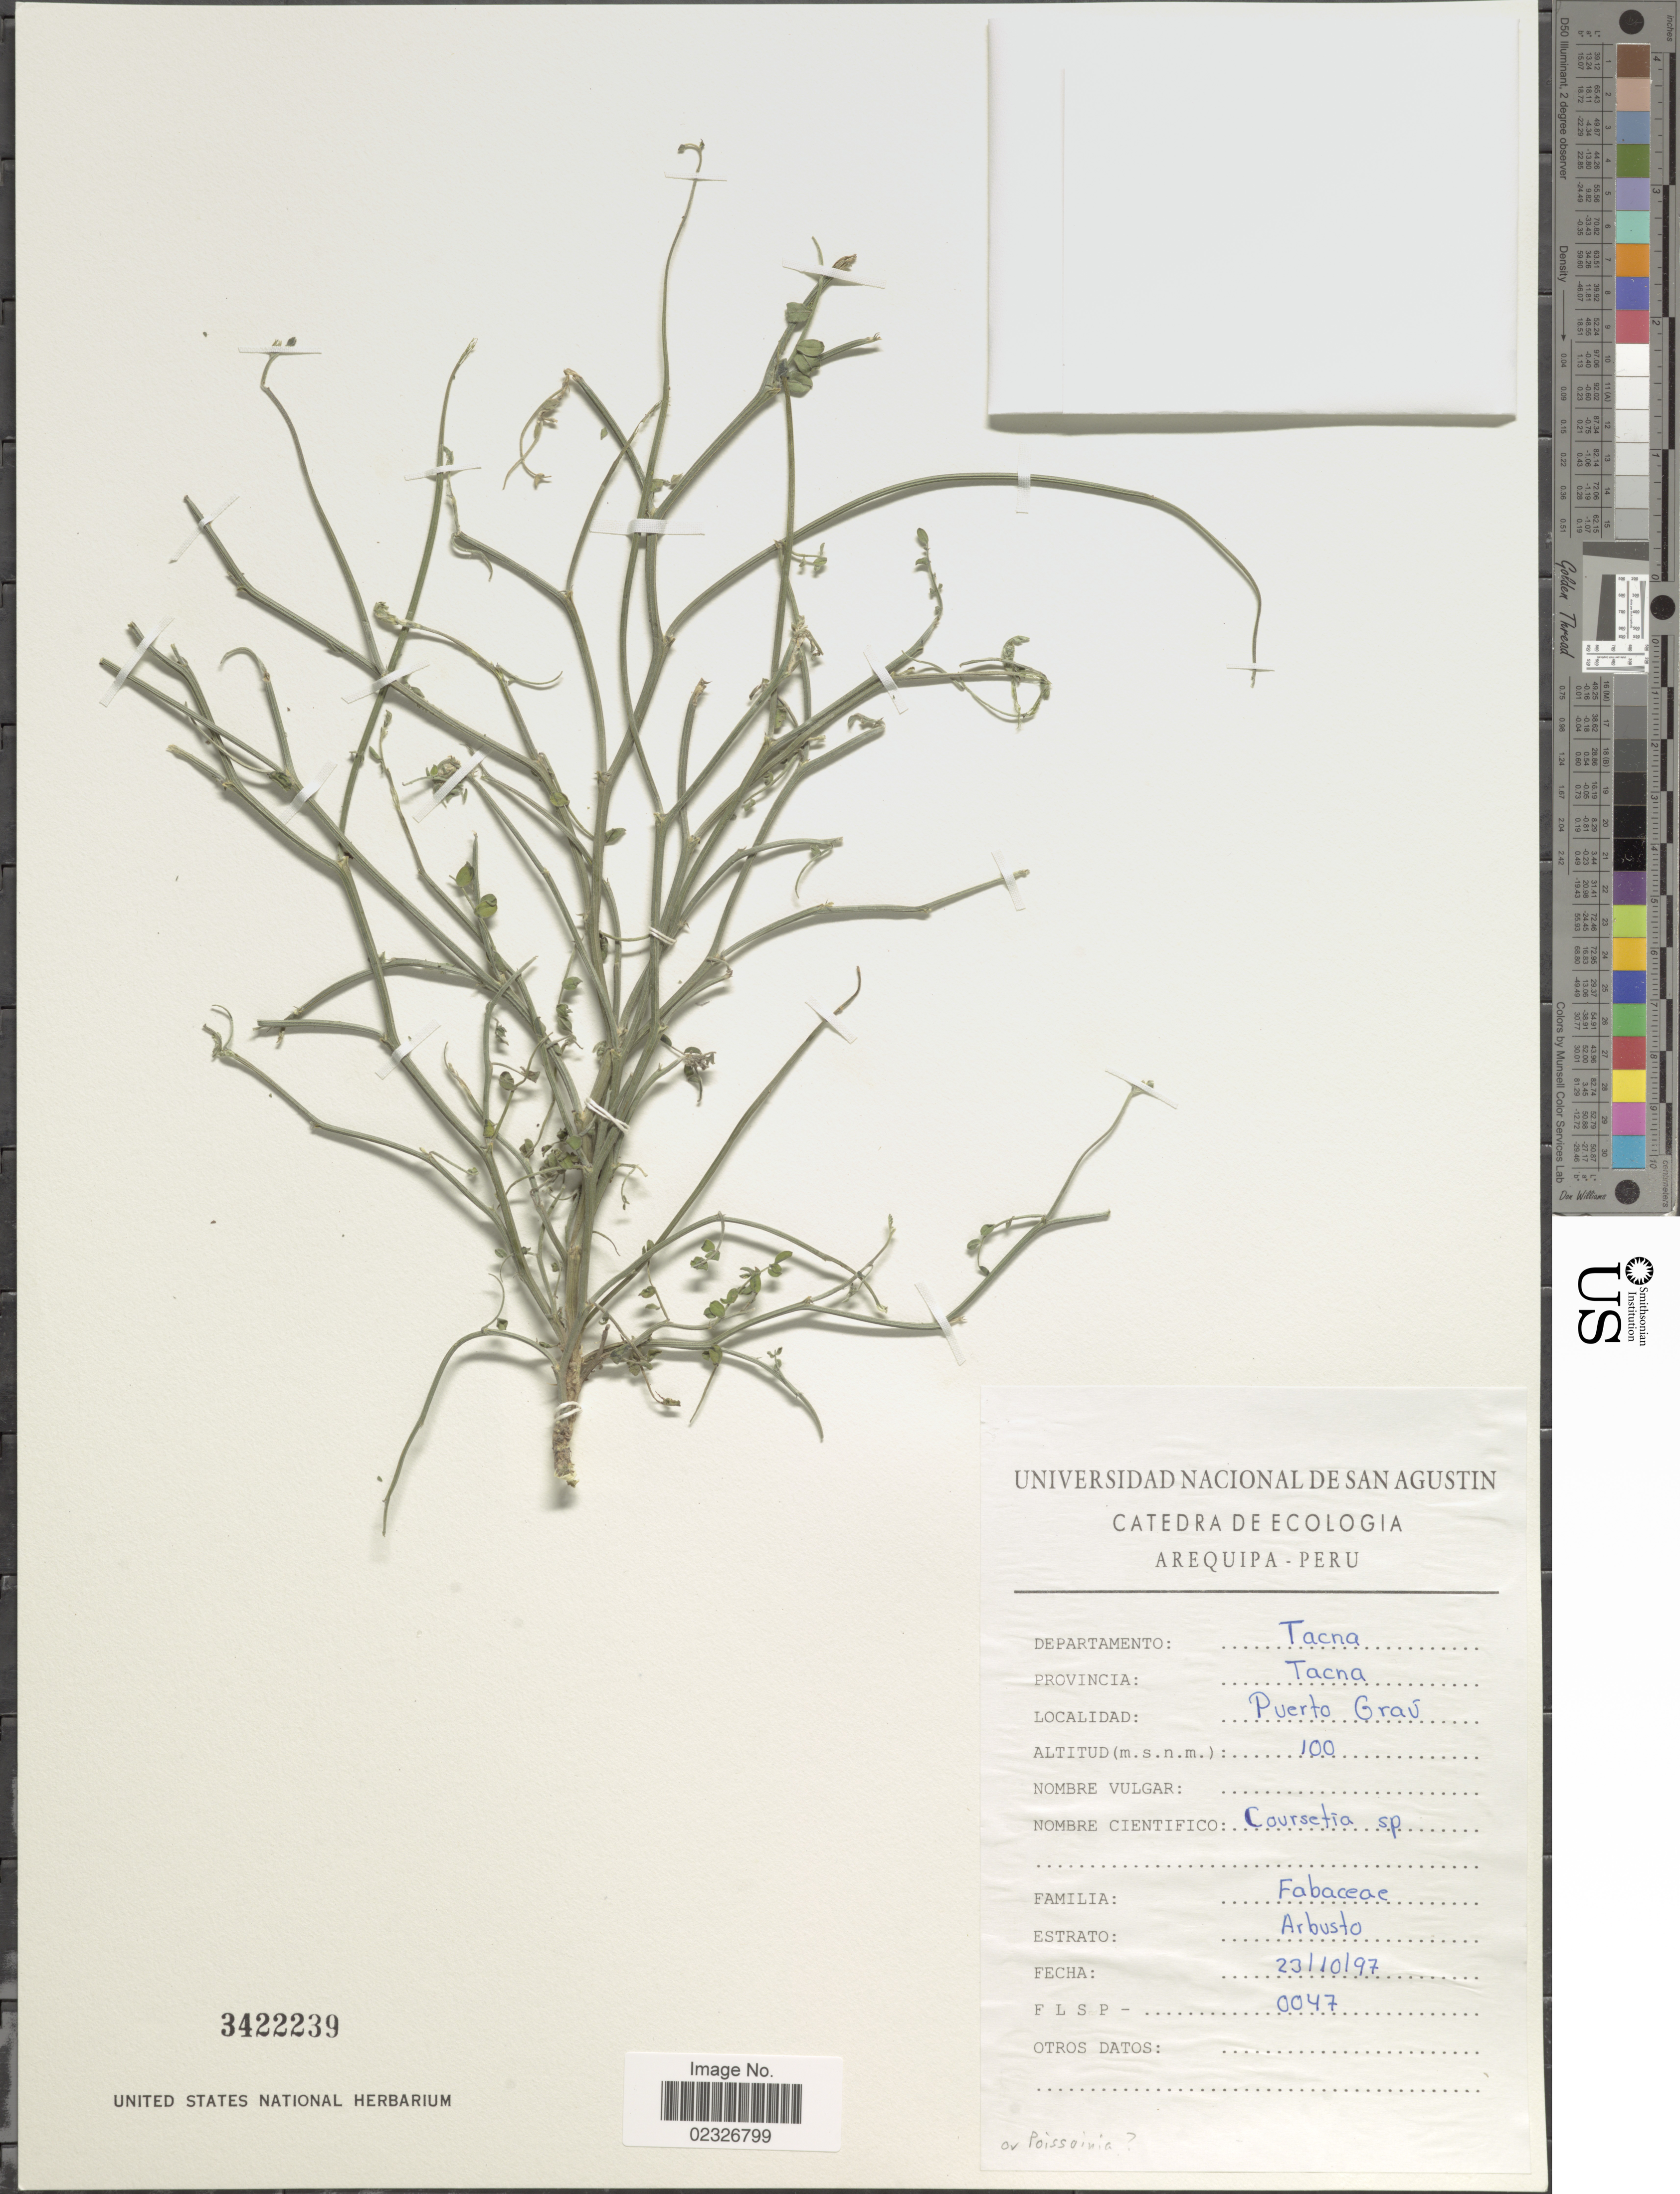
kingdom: Plantae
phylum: Tracheophyta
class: Magnoliopsida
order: Fabales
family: Fabaceae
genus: Coursetia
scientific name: Coursetia sp.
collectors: FLSP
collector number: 0047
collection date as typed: Transcribed d/m/y: 23/10/97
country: Peru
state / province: Tacna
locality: Departamento: Tacna. Provincia: Tacna. Puerto Grau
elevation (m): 100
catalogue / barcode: US 3422239